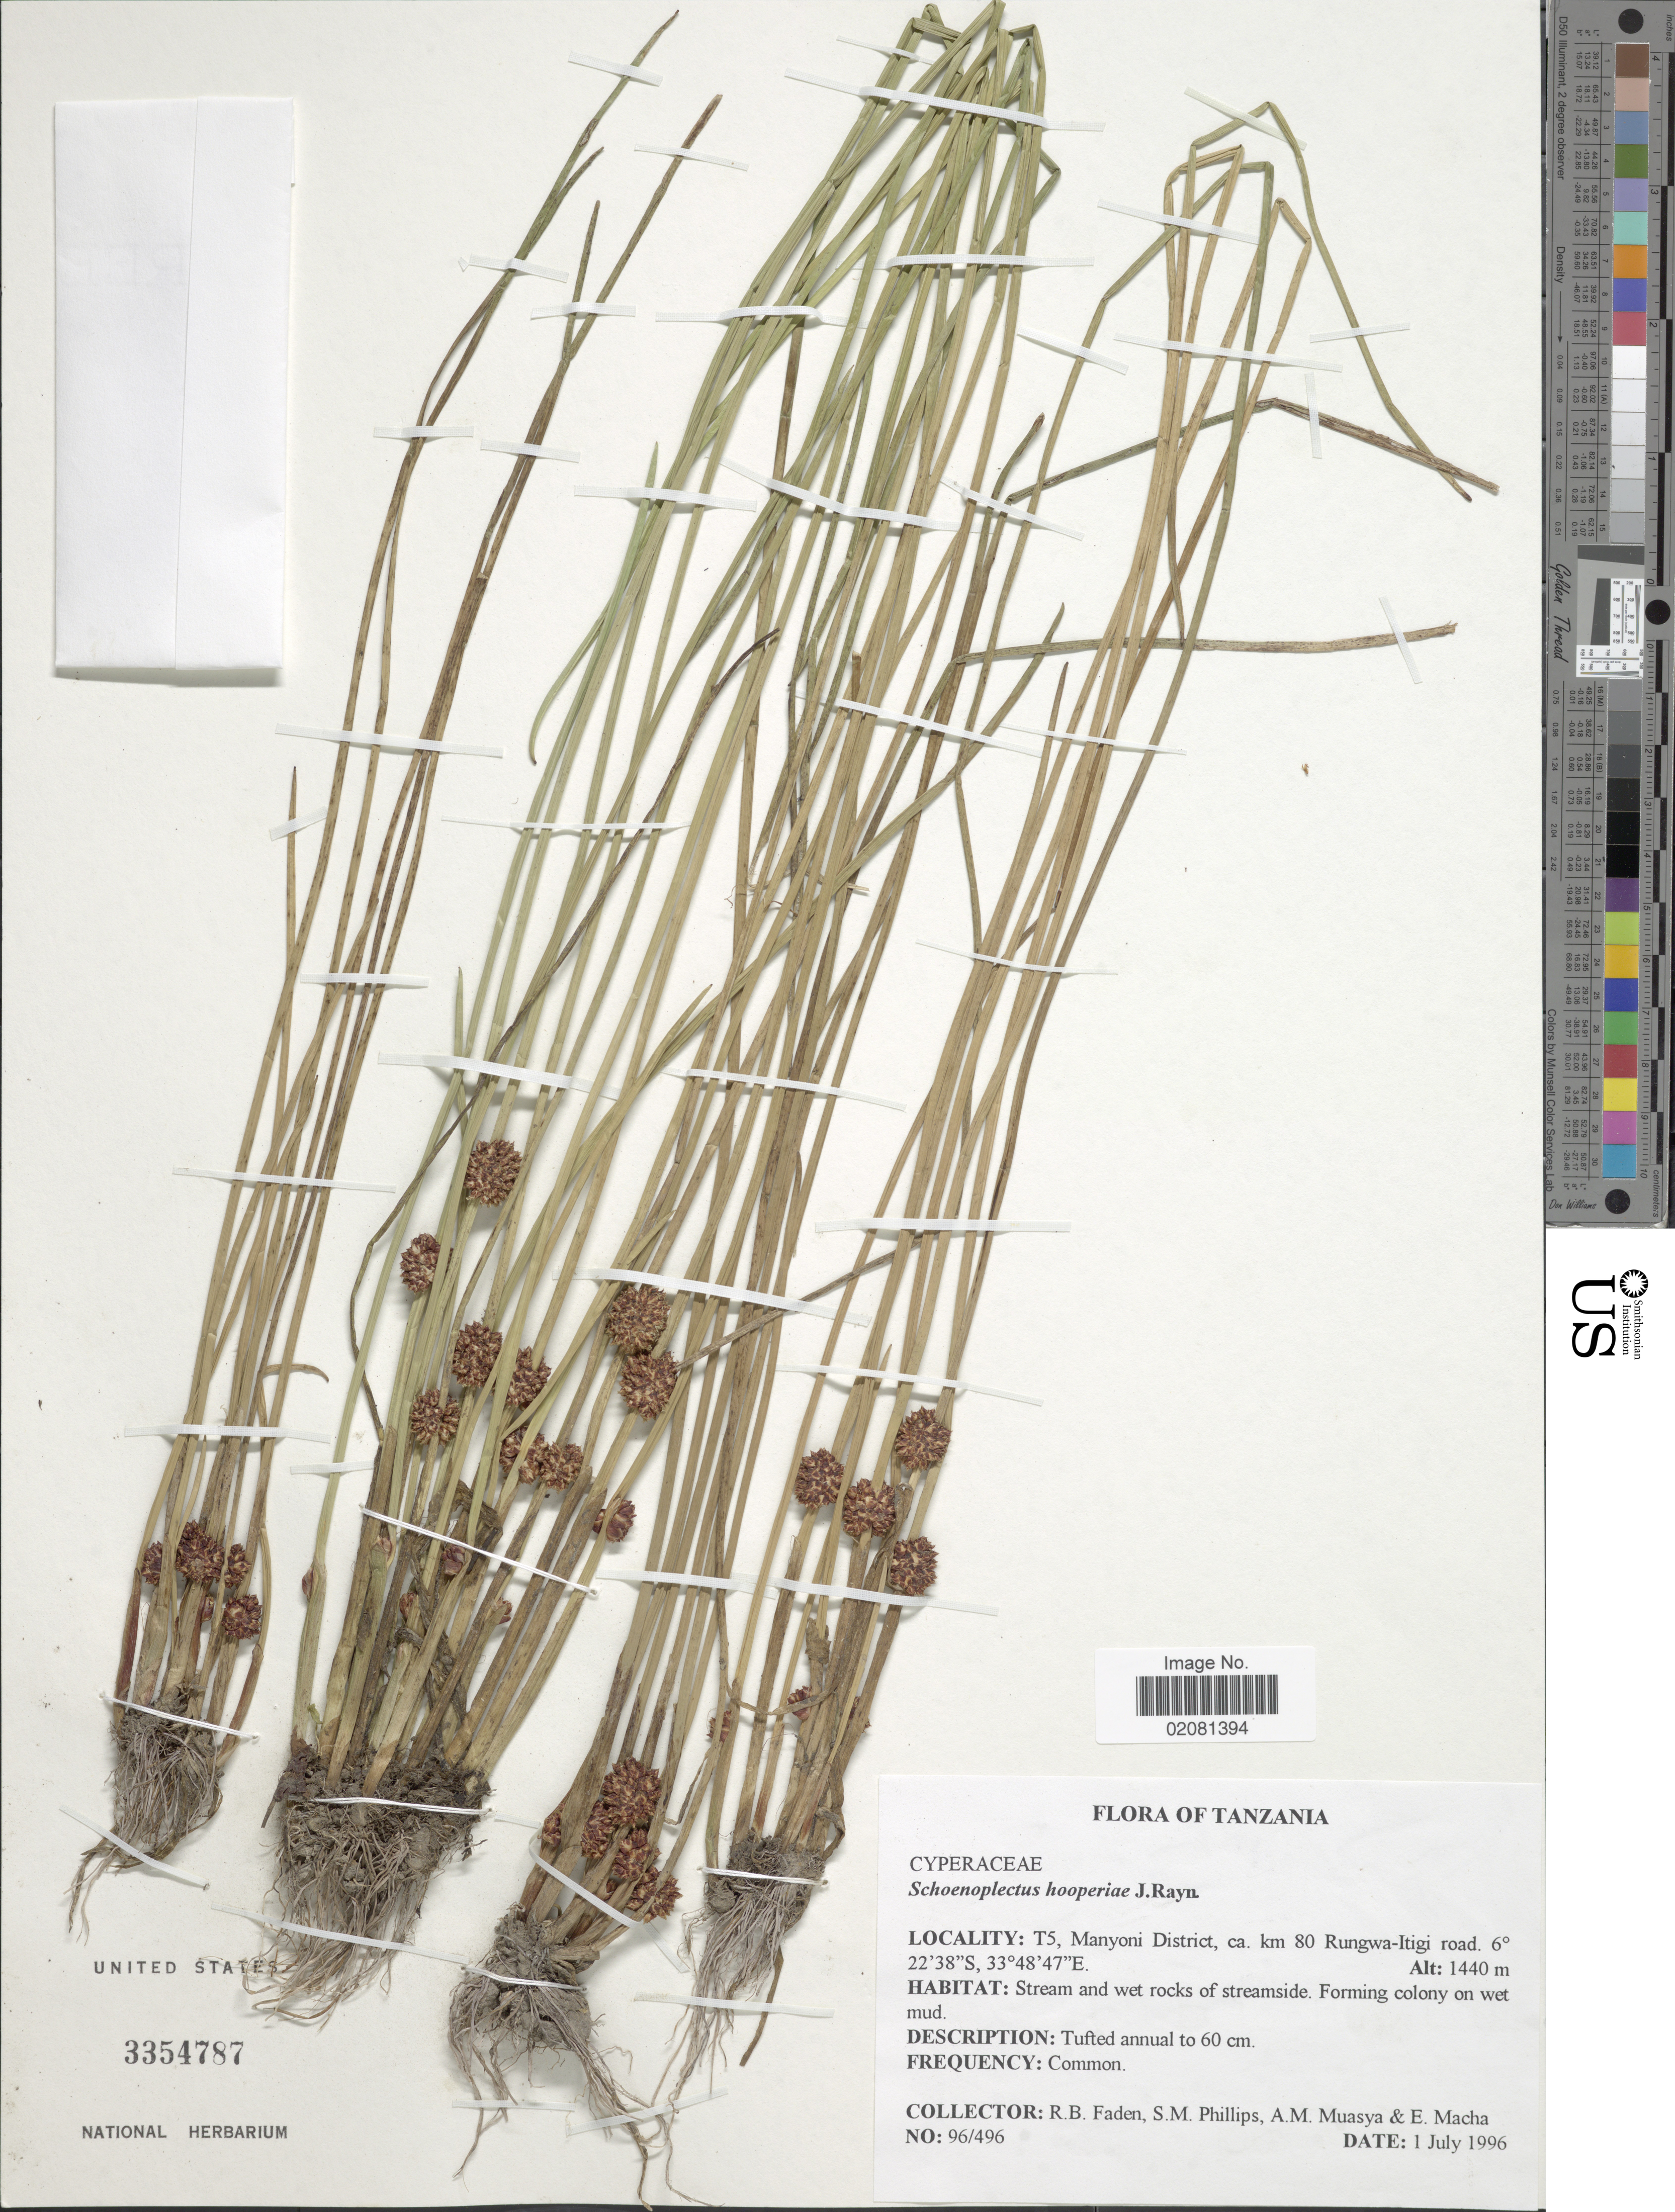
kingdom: Plantae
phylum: Tracheophyta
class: Liliopsida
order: Poales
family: Cyperaceae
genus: Schoenoplectus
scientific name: Schoenoplectus hooperiae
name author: J. Raynal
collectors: R. B. Faden, S. M. Phillips, A. Muasya & E. Macha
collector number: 96/496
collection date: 1996-07-01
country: Tanzania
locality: T5, Manyoni District, ca. km 80 Rungwa-Itigi road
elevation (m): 1440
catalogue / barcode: US 3354787